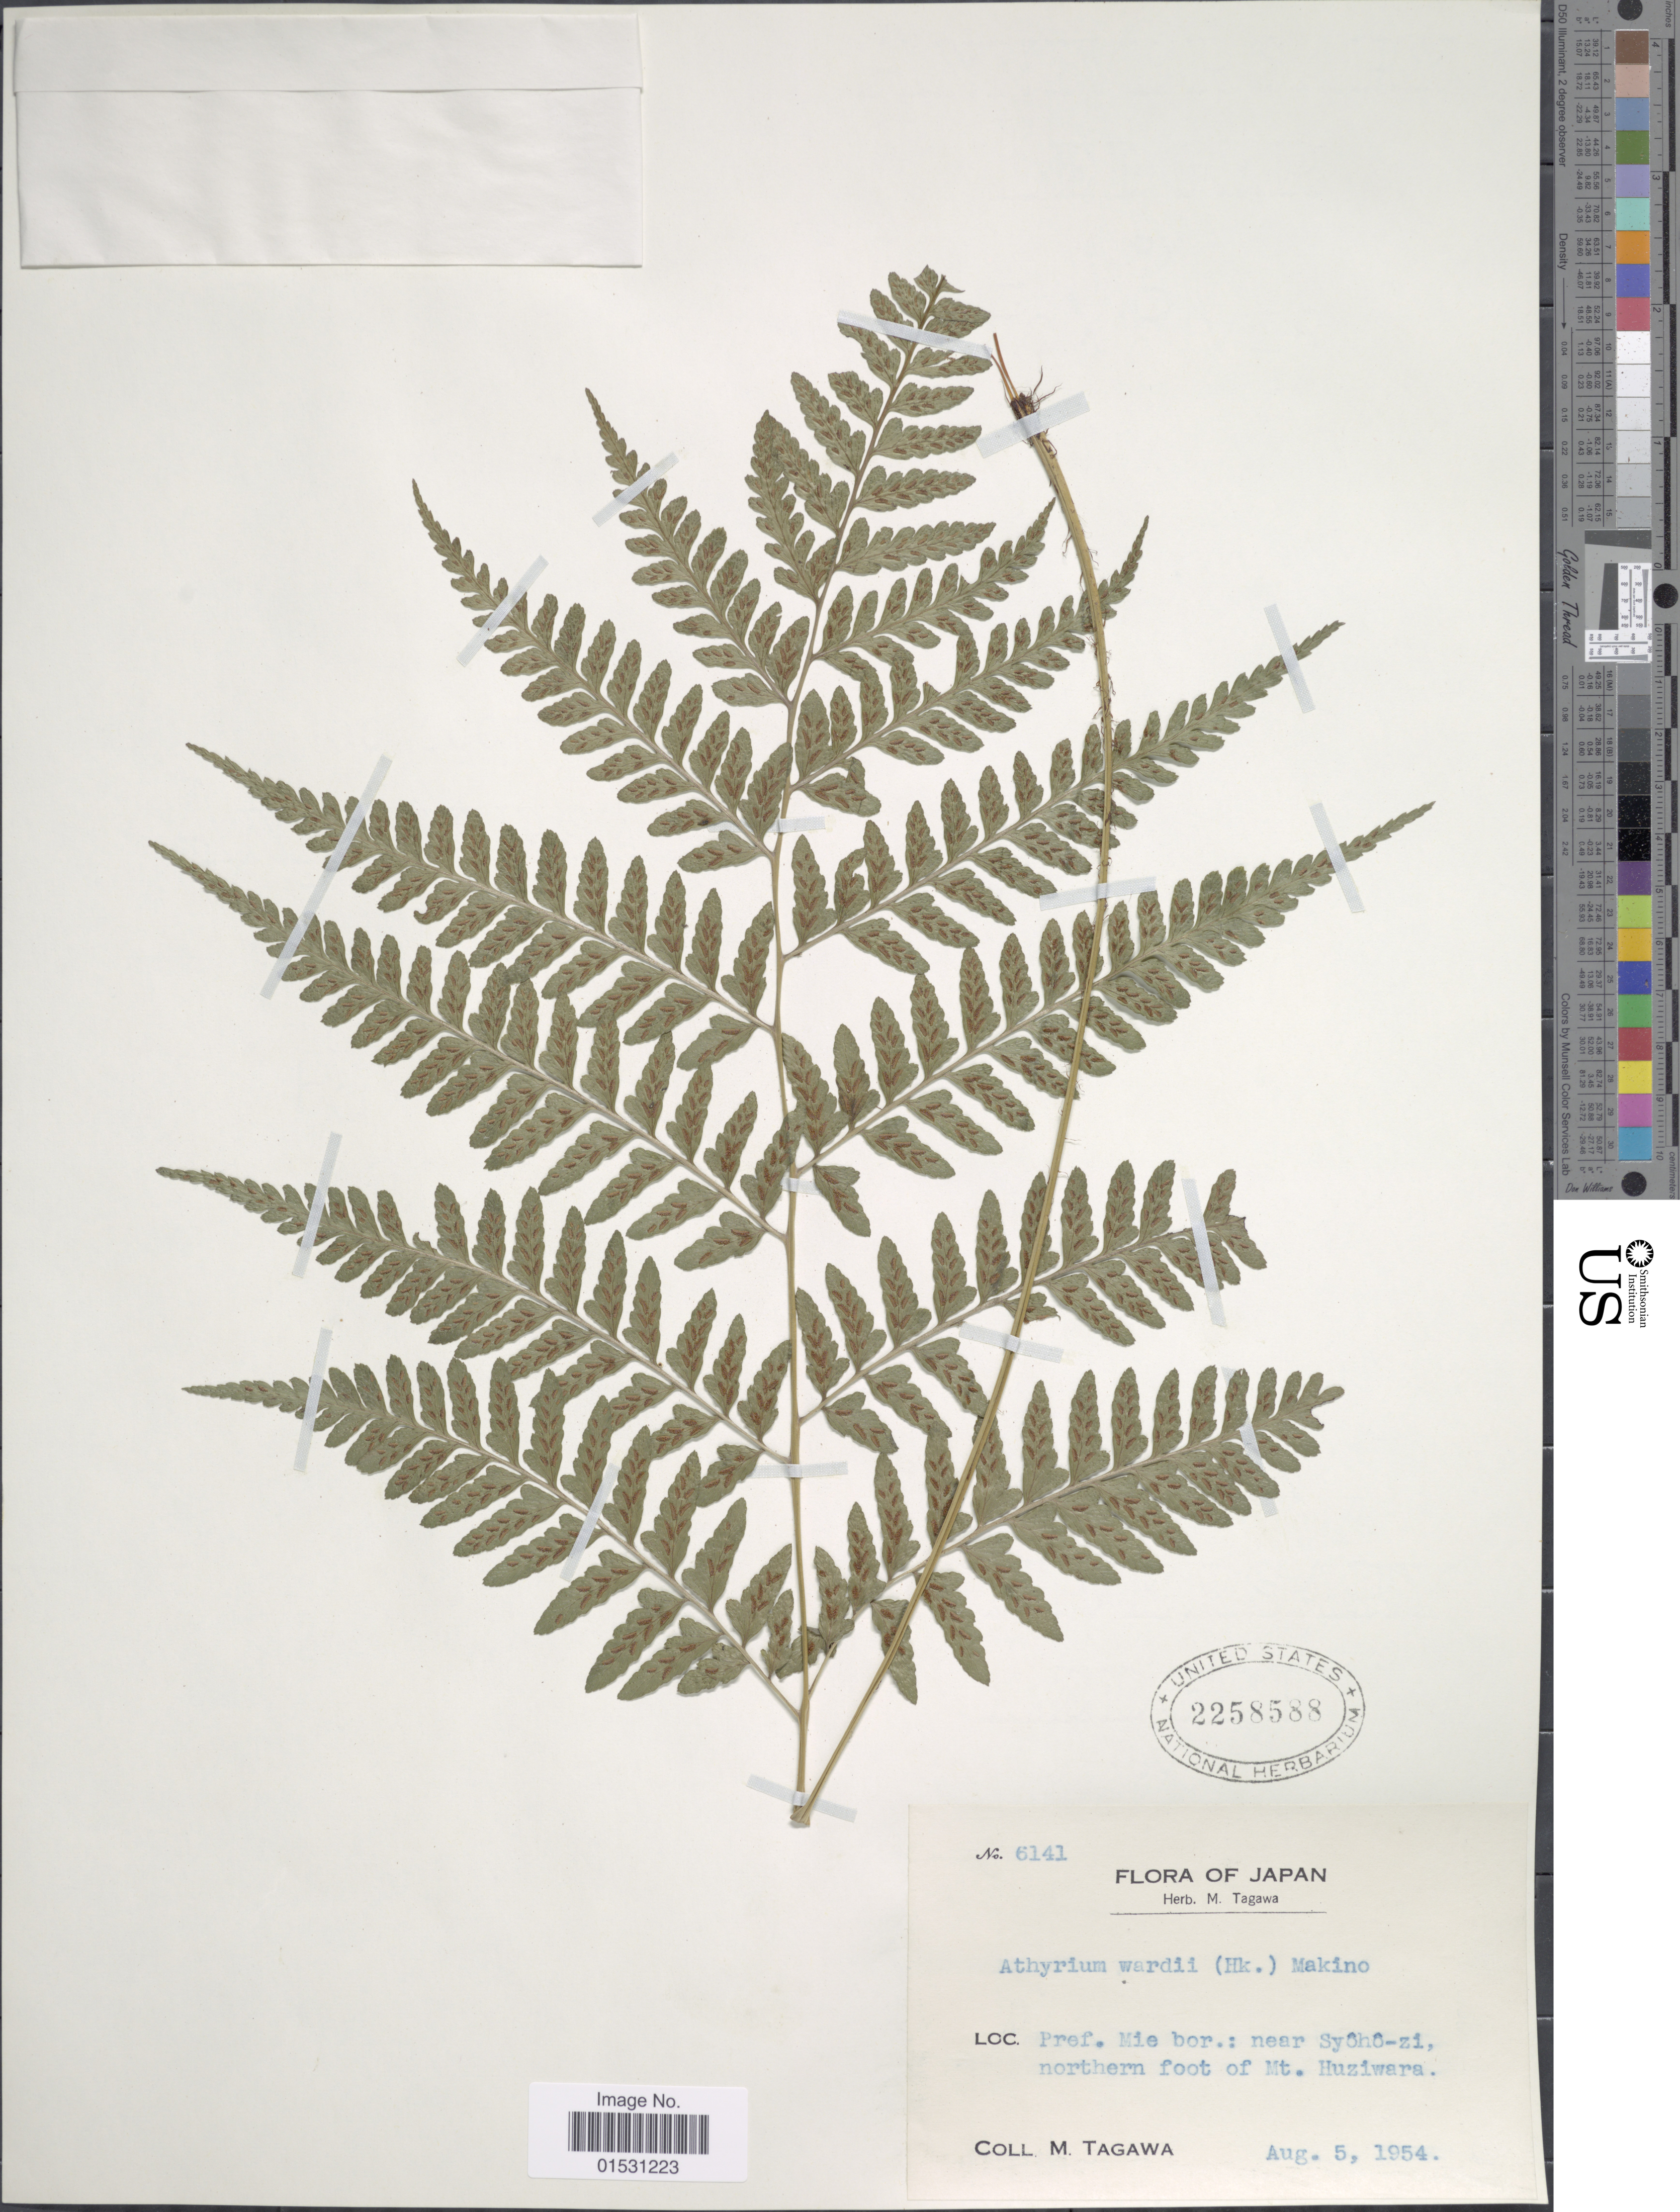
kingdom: Plantae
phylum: Tracheophyta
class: Polypodiopsida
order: Polypodiales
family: Athyriaceae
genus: Athyrium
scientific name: Athyrium wardii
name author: (Hook.) Makino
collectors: M. Tagawa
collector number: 6141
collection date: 1954-08-05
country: Japan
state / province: Mie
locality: Pref. Mie bor.: near Syoho-zi, northern foot of Mt. Huziwara.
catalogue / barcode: US 2258588